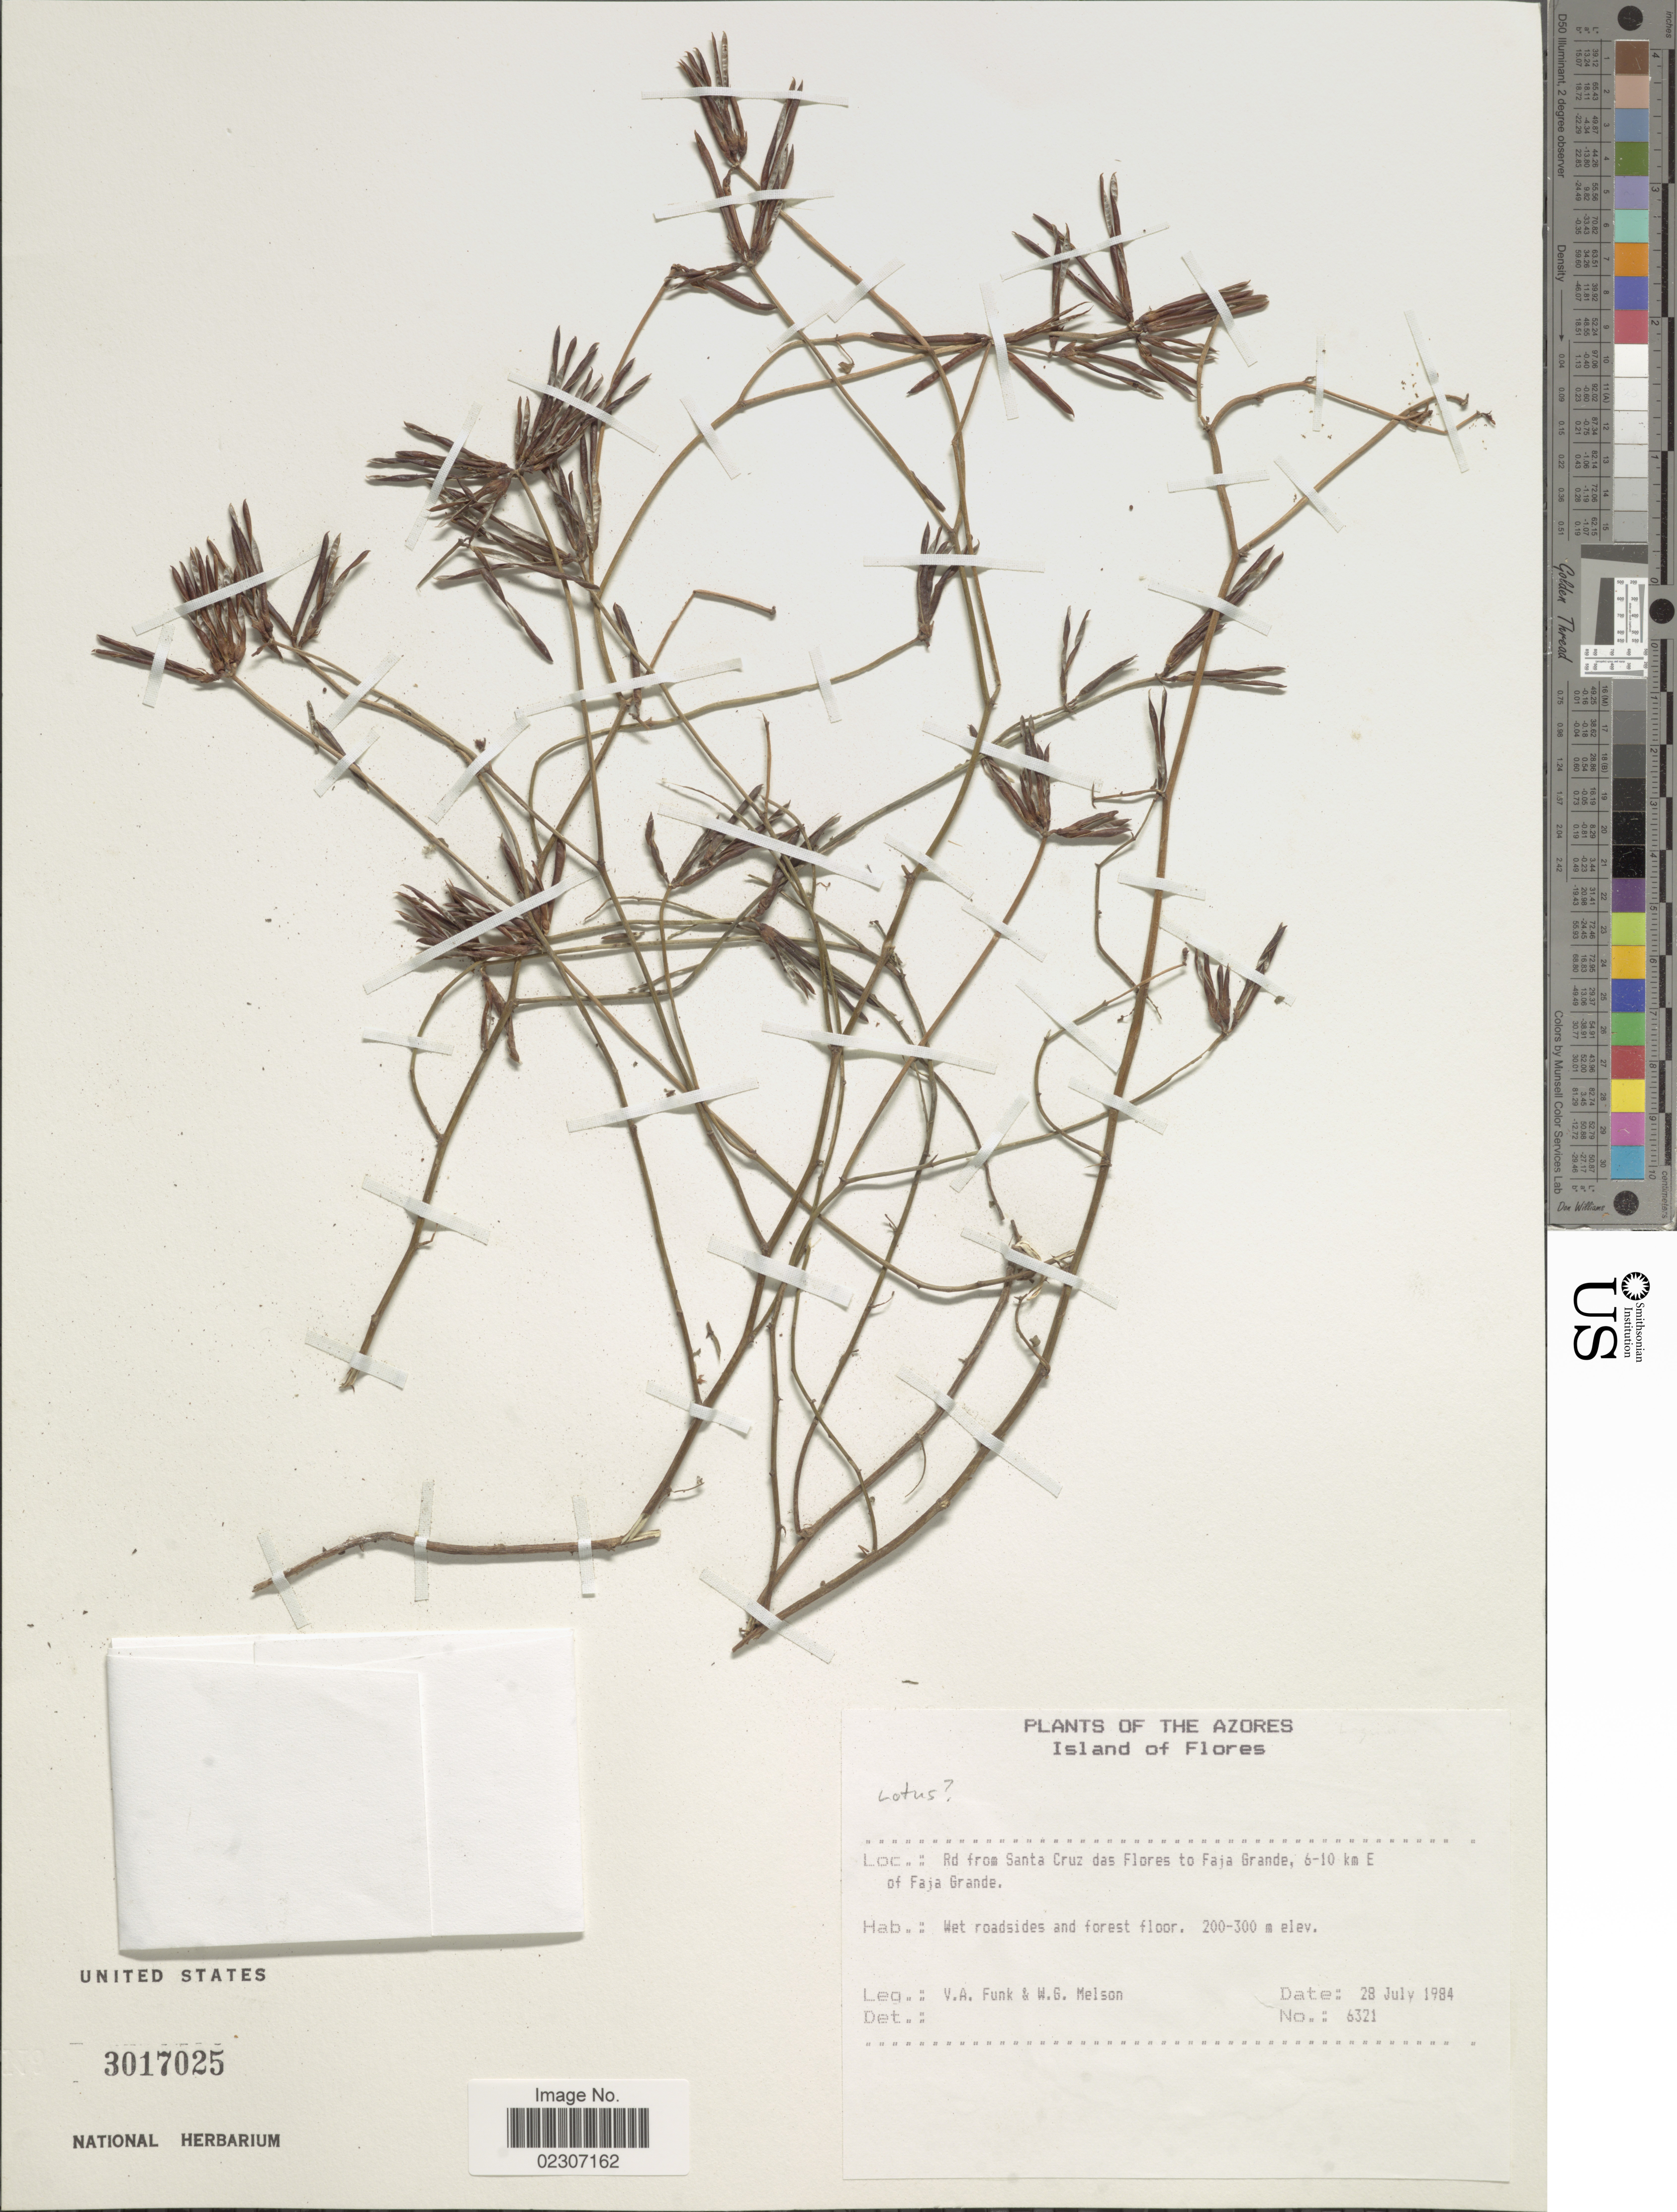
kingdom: Plantae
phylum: Tracheophyta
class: Magnoliopsida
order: Fabales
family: Fabaceae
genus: Lotus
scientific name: Lotus sp.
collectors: V. Funk & W. Melson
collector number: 6321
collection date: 1984-07-28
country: Portugal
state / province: Azores (Aut. Reg.)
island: Flores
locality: Azores, Island of Flores, Rd from Santa Cruz das Flores to Faja Grande, 6-10 km E of Faja Grande.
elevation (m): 200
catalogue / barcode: US 3017025